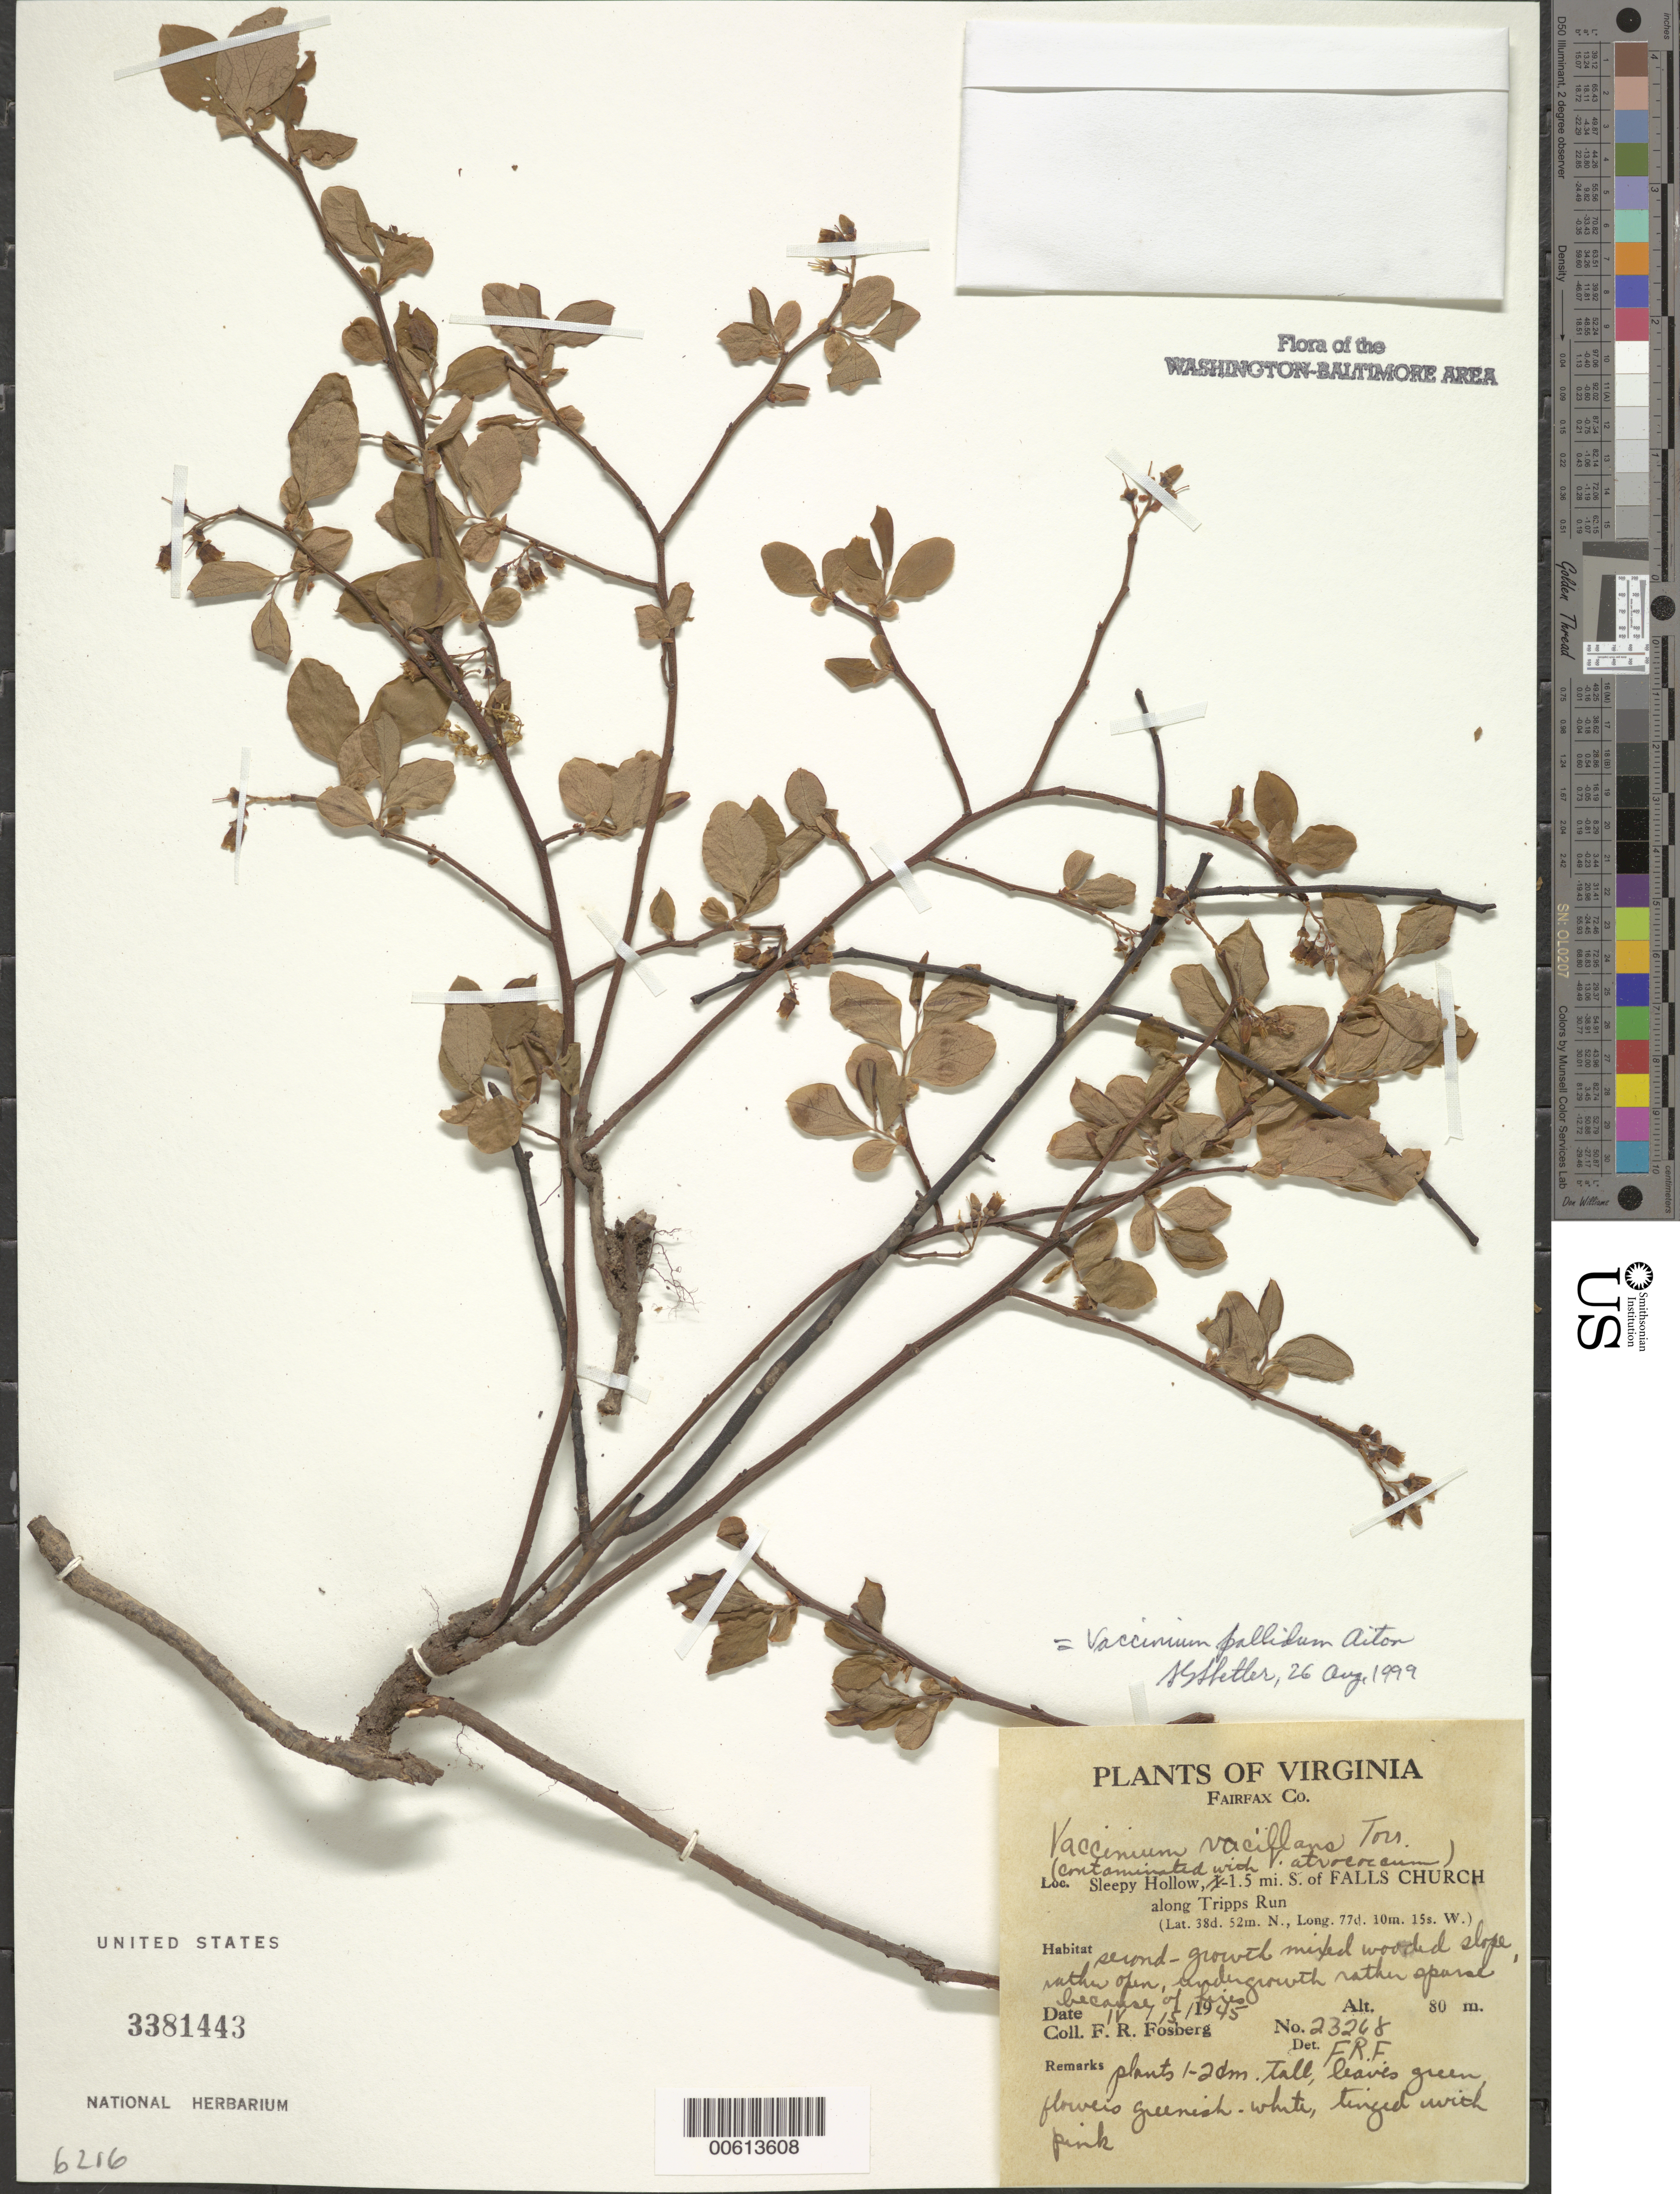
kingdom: Plantae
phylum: Tracheophyta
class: Magnoliopsida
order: Ericales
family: Ericaceae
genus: Vaccinium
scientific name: Vaccinium pallidum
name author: Aiton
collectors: F. R. Fosberg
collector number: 23268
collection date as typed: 15 Apr 1945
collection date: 1945-04-15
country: United States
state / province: Virginia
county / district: Fairfax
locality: Sleepy Hollow, S of Galls Church along Tripps Run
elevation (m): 80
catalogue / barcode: US 3381443